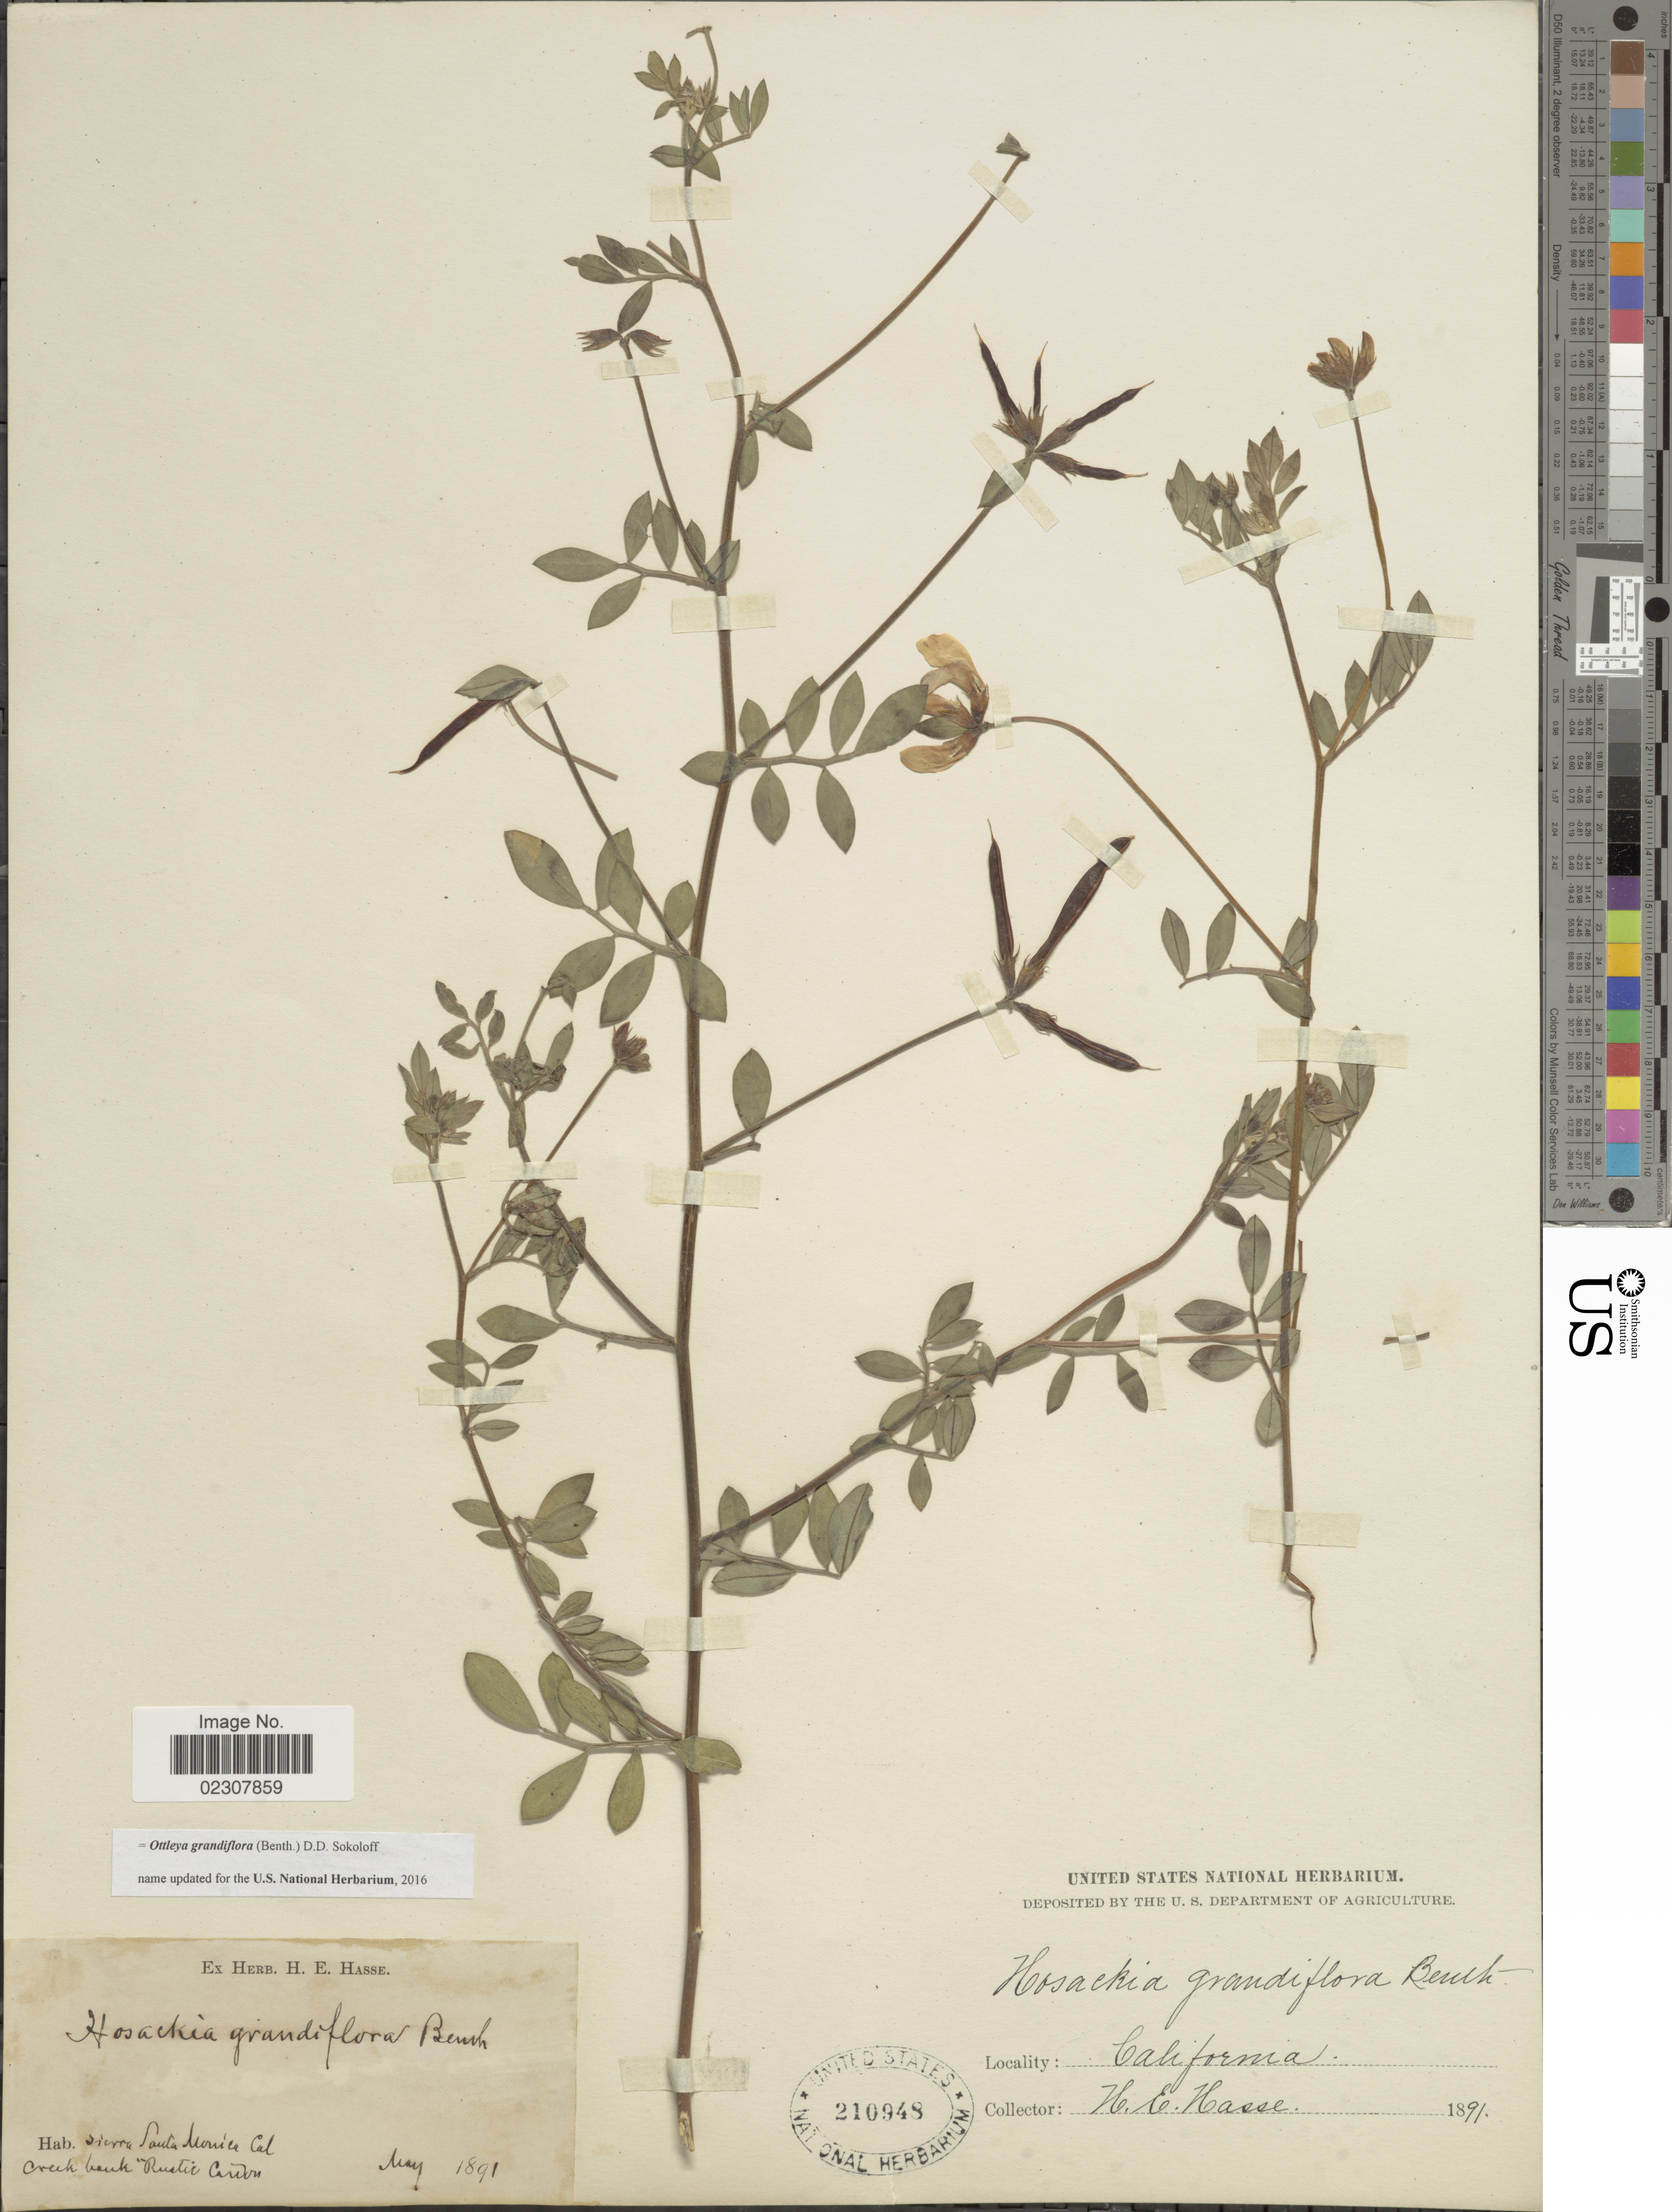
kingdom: Plantae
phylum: Tracheophyta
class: Magnoliopsida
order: Fabales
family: Fabaceae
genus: Ottleya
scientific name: Ottleya grandiflora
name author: (Benth.) D.D. Sokoloff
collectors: H. E. Hasse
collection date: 1891-05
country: United States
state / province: California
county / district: Los Angeles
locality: Sierra Santa Monica, Creek bank Rustic Cañon.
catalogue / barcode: US 210948